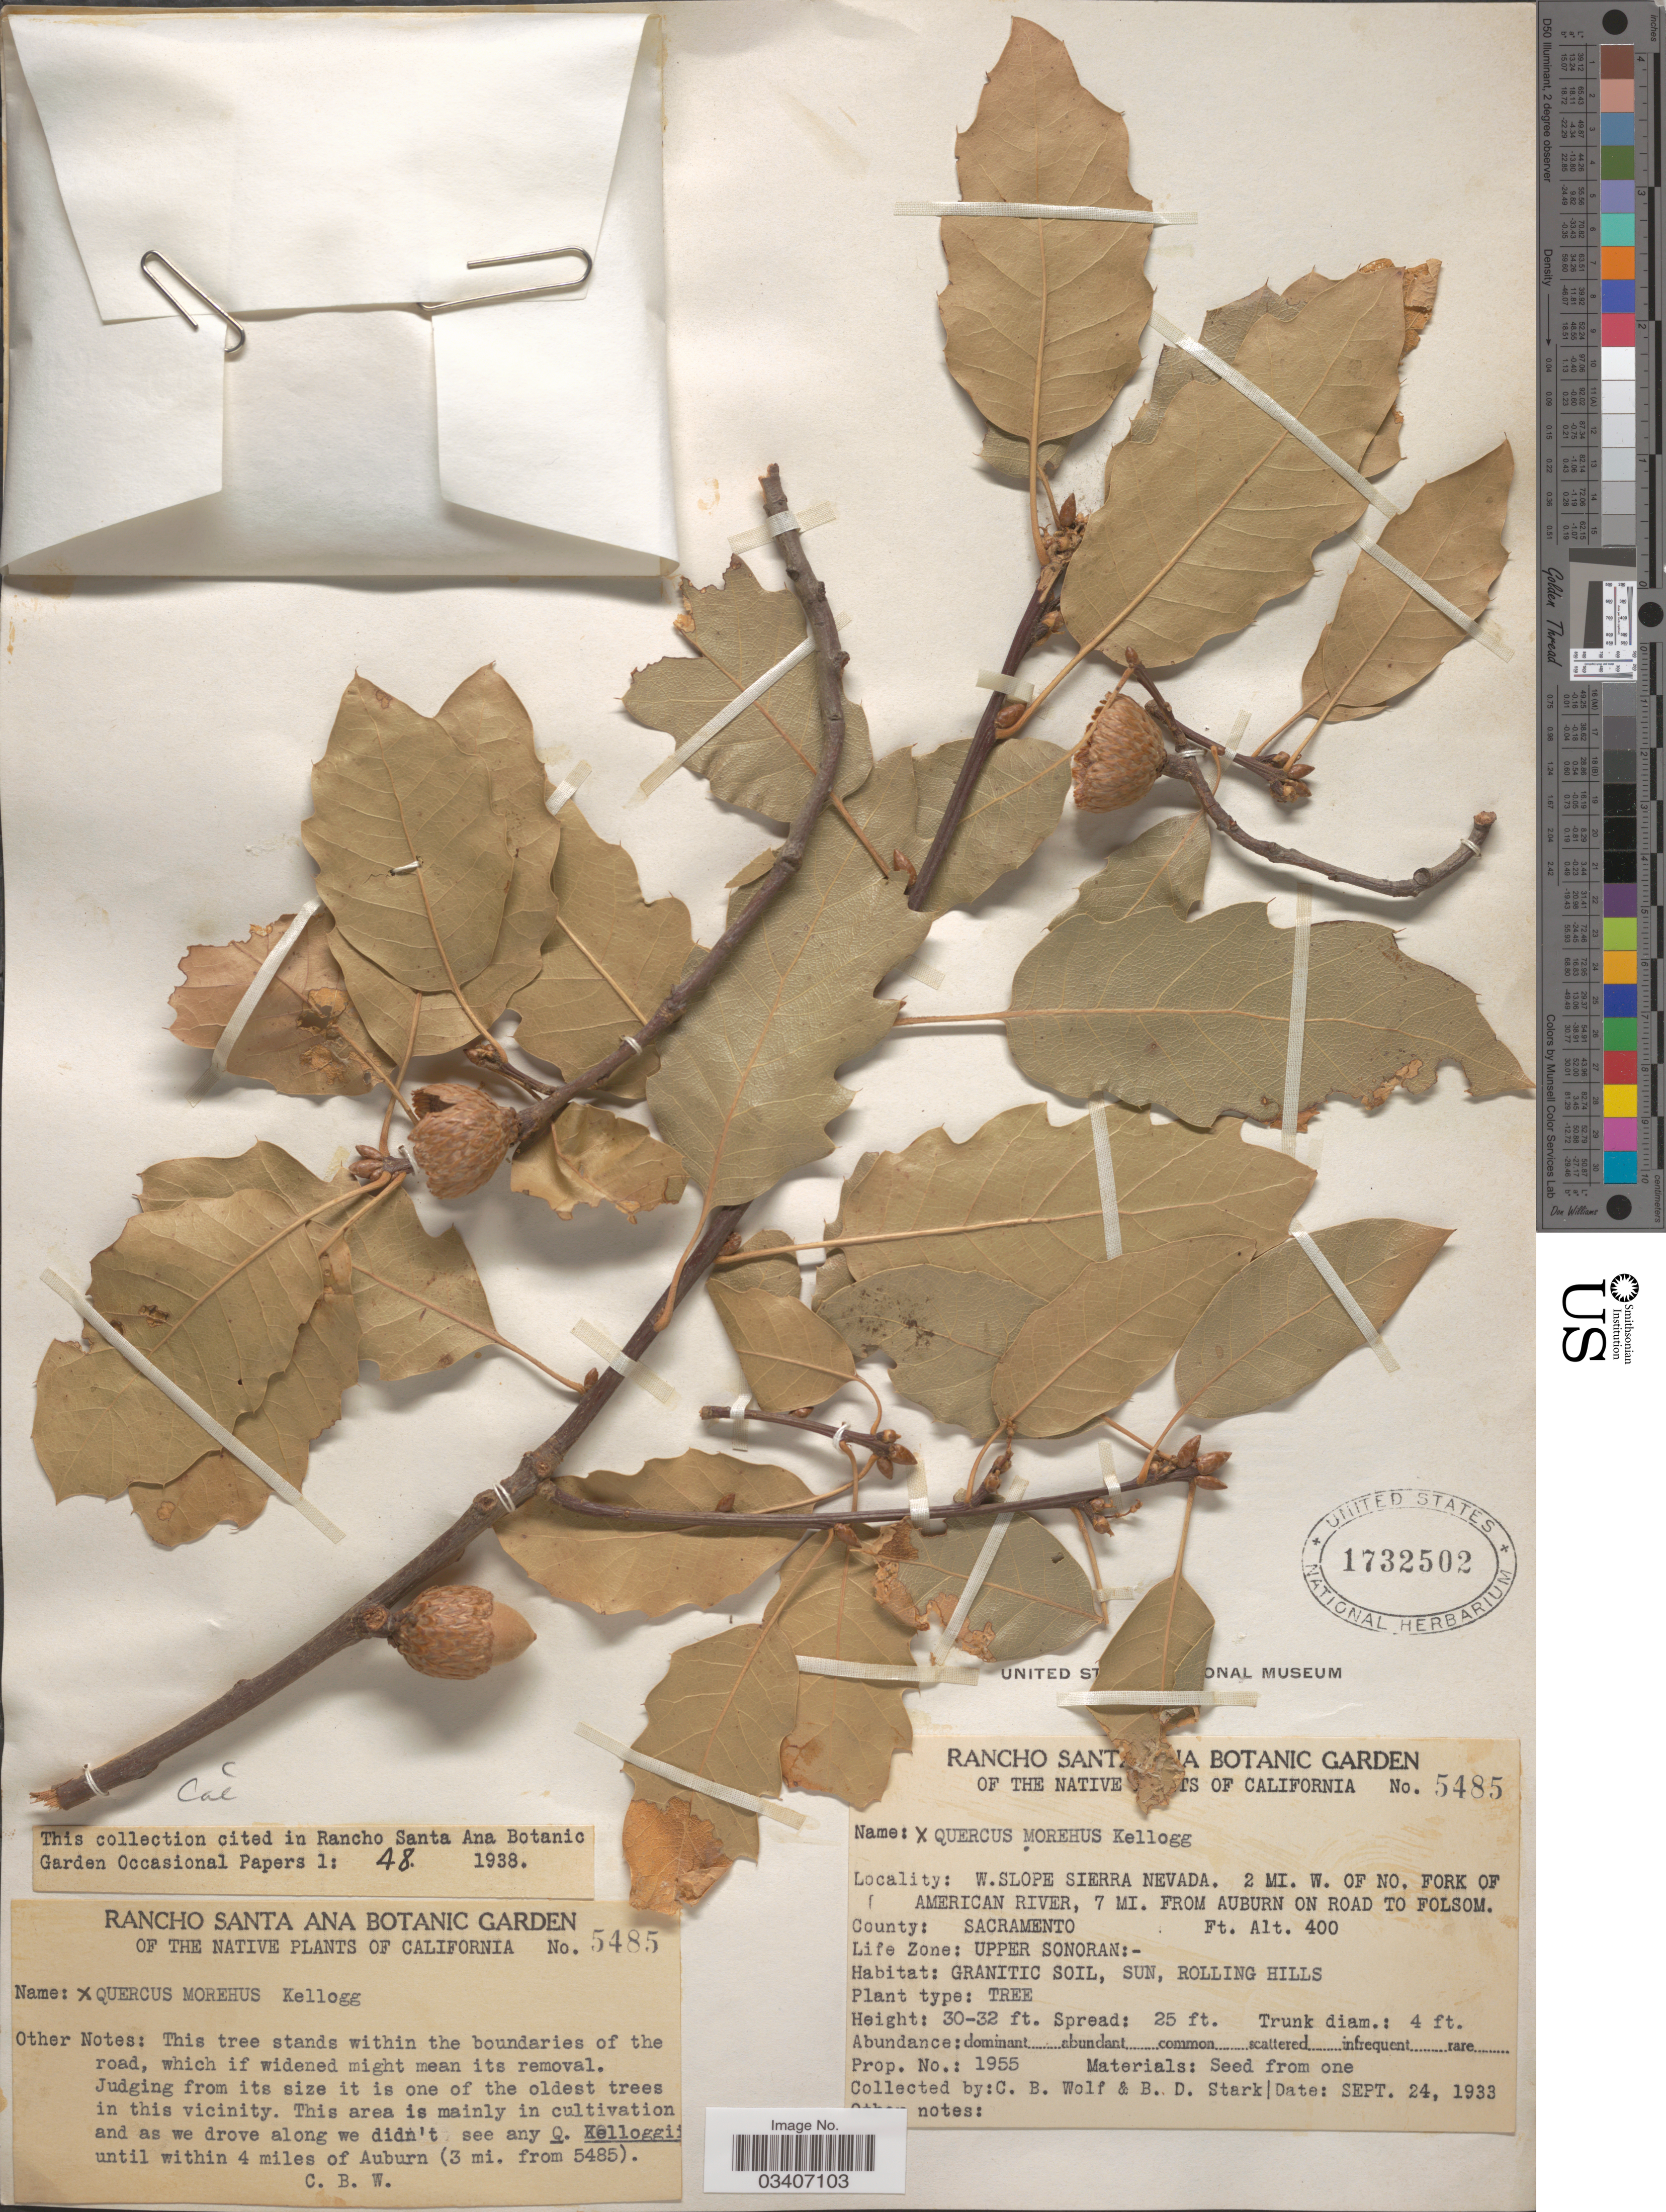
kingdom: Plantae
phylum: Tracheophyta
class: Magnoliopsida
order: Fagales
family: Fagaceae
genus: Quercus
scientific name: Quercus x moreha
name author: Kellogg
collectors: C. B. Wolf & B. Stark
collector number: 5485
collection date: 1933-09-24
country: United States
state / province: California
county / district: Sacramento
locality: W. Slope Sierra Nevada. 2 mi. W. of NO. Fork of American River, 7 mi. from Auburn on road to Folsom. County: Sacramento. Life Zone: Upper Sonoran.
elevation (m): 122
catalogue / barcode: US 1732502